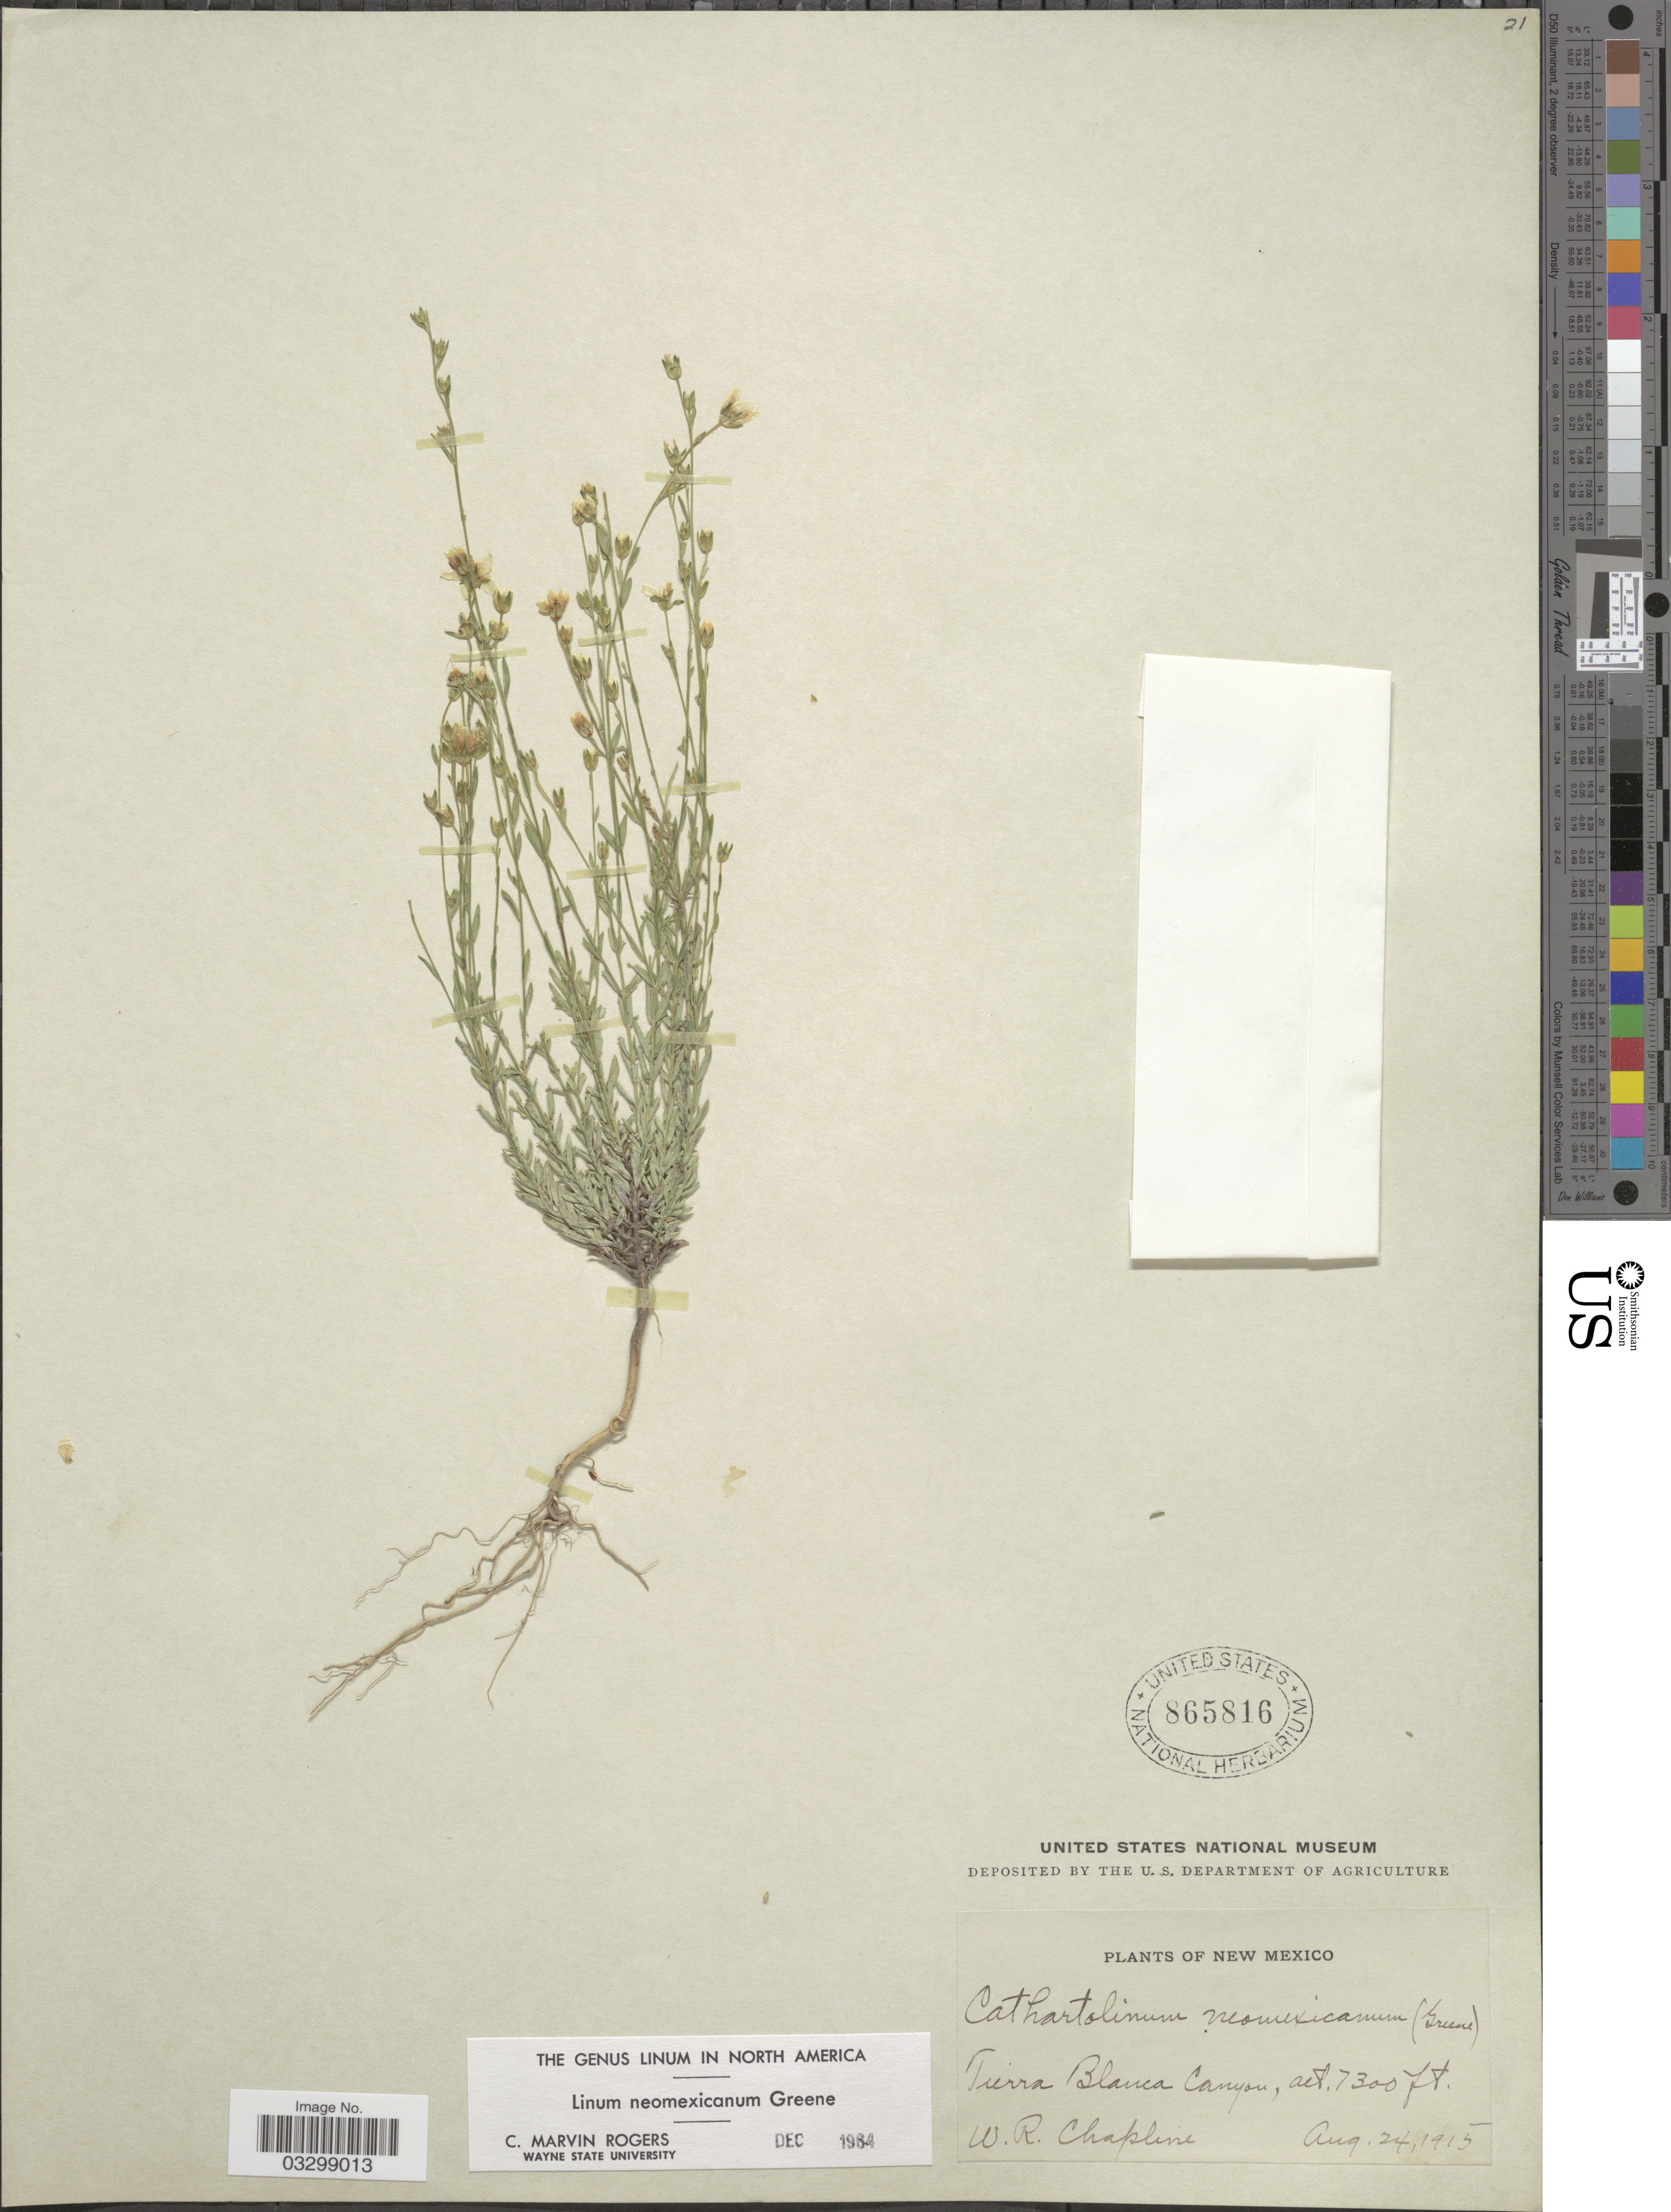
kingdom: Plantae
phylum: Tracheophyta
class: Magnoliopsida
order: Malpighiales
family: Linaceae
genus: Linum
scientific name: Linum neomexicanum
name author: Greene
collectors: W. Chapline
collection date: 1915-08-24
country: United States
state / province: New Mexico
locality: Tierra Blanca Canyon.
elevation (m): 2225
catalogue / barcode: US 865816